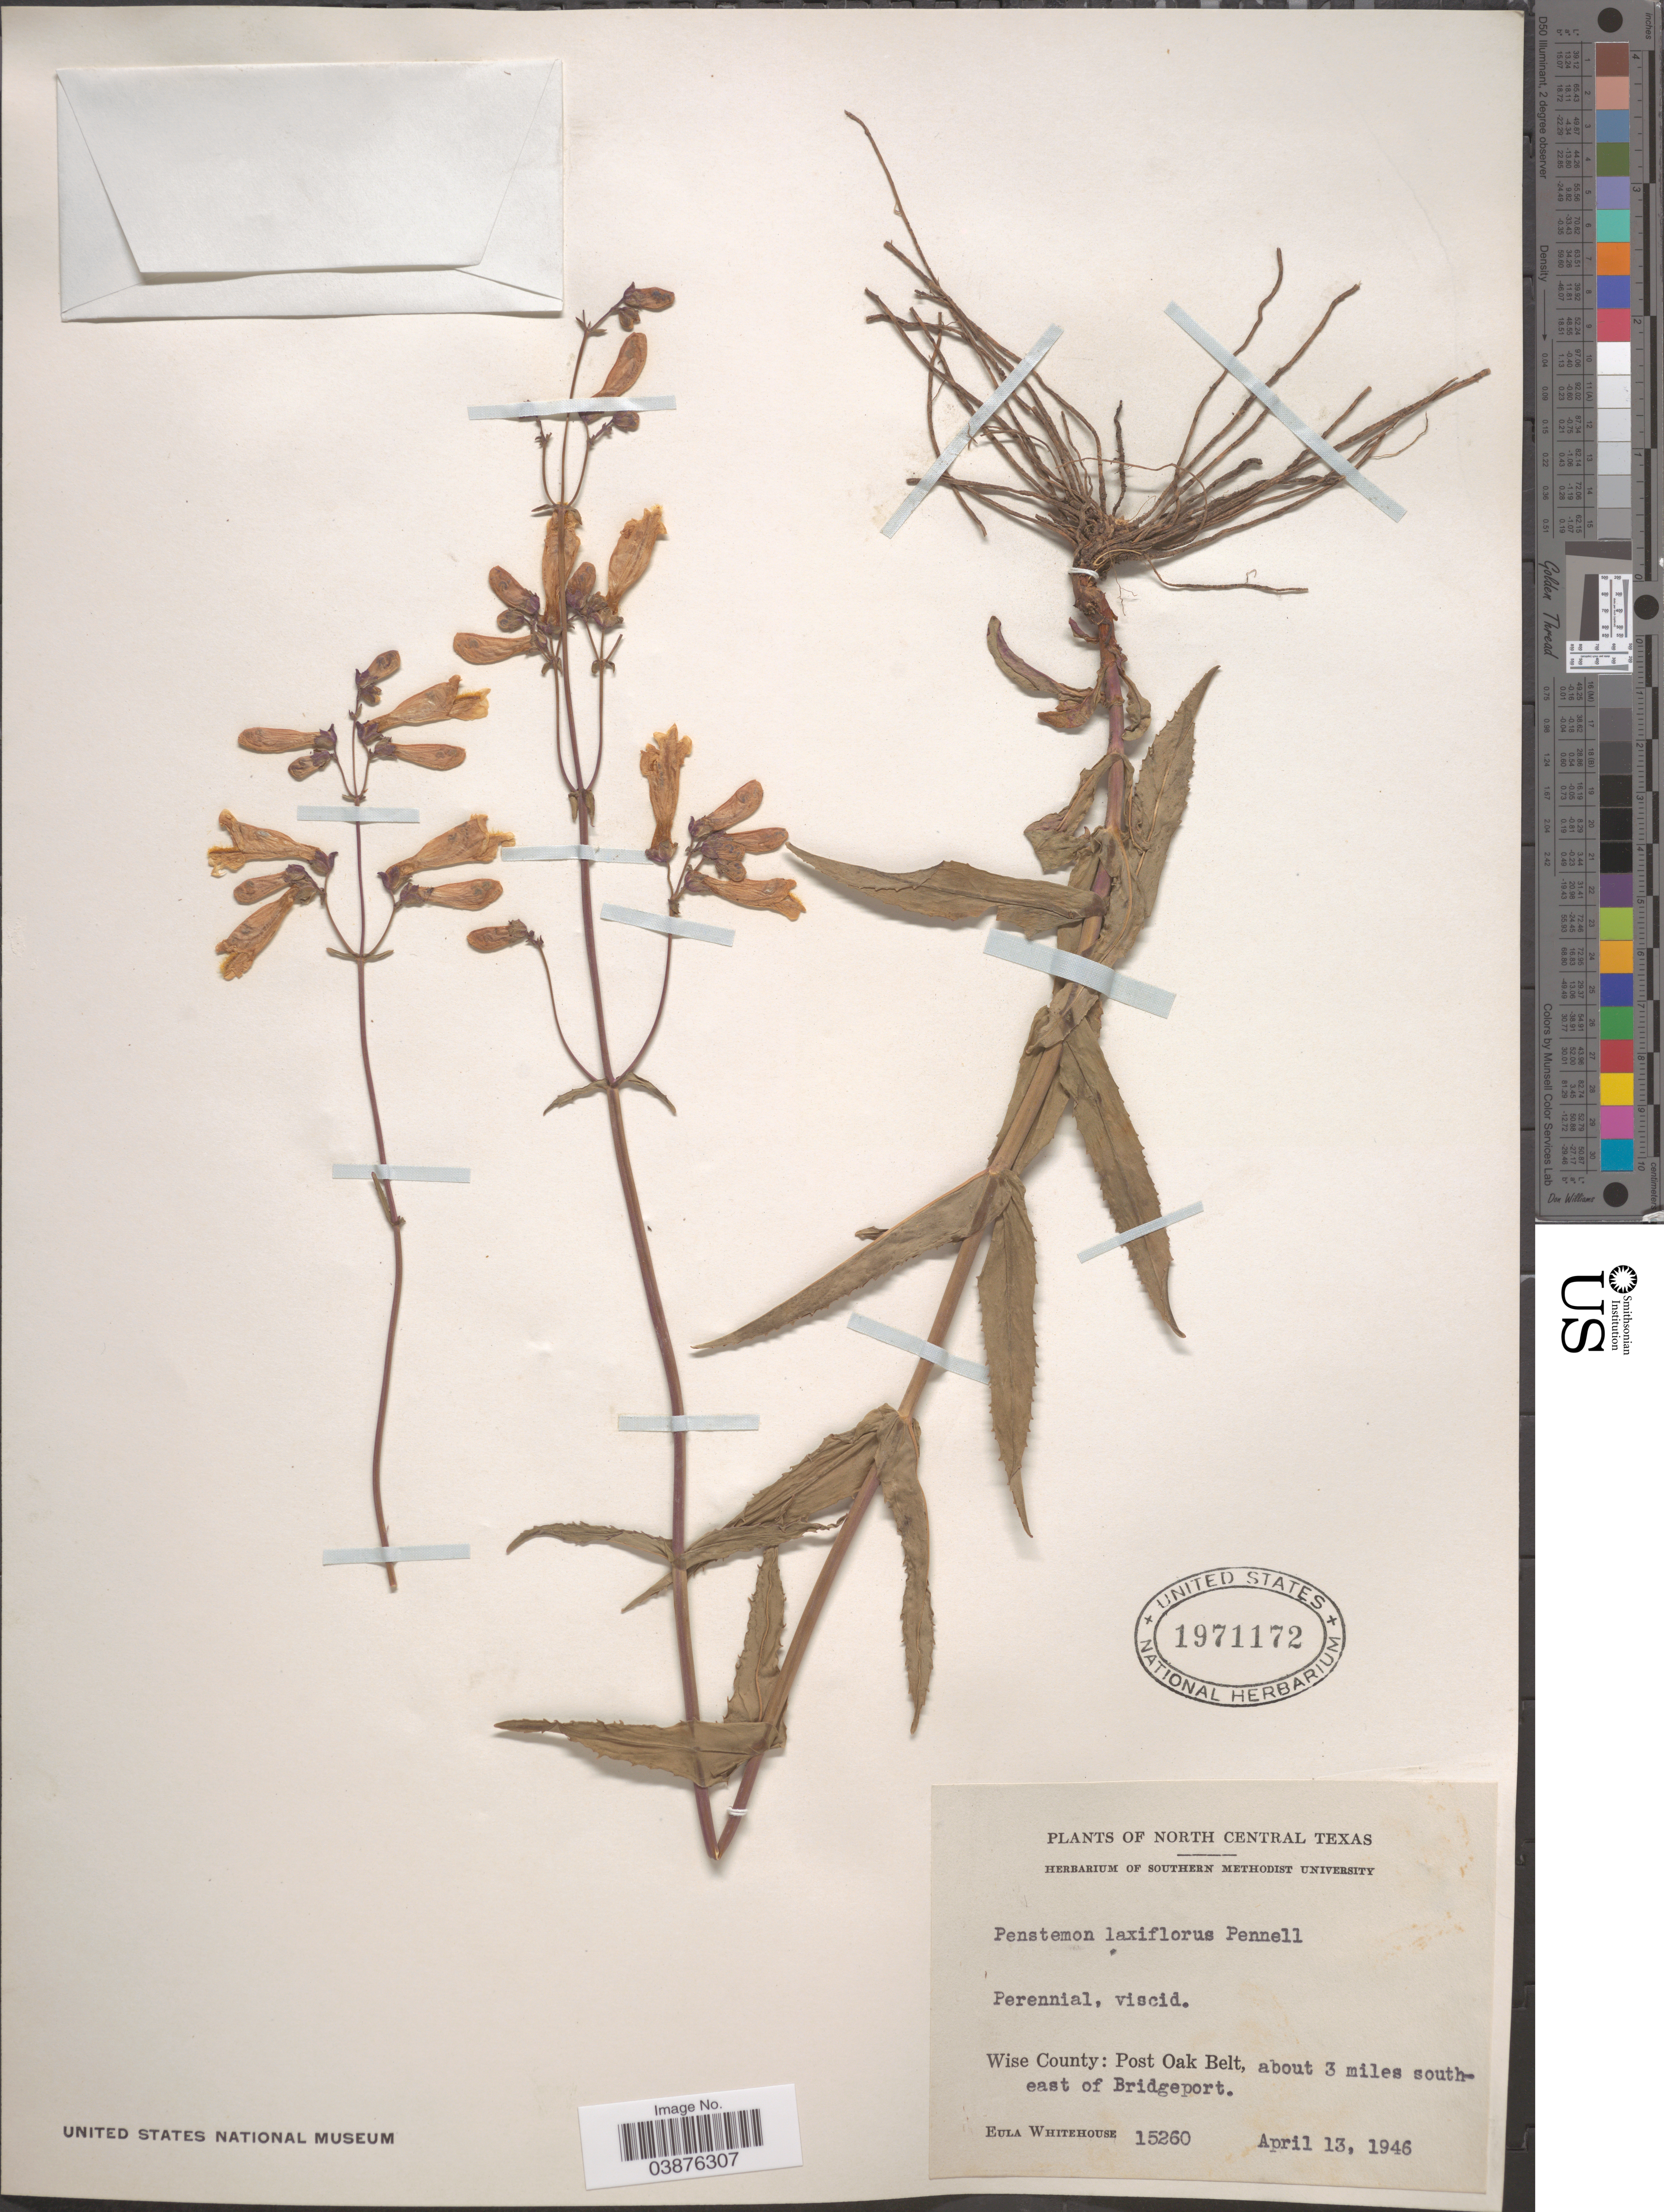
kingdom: Plantae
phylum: Tracheophyta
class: Magnoliopsida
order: Lamiales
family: Plantaginaceae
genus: Penstemon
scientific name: Penstemon laxiflorus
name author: Pennell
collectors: E. Whitehouse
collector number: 15260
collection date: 1946-04-13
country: United States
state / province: Texas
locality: North Central Texas. Wise County: Post Oak Belt, about 3 miles south-east of Bridgeport.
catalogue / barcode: US 1971172